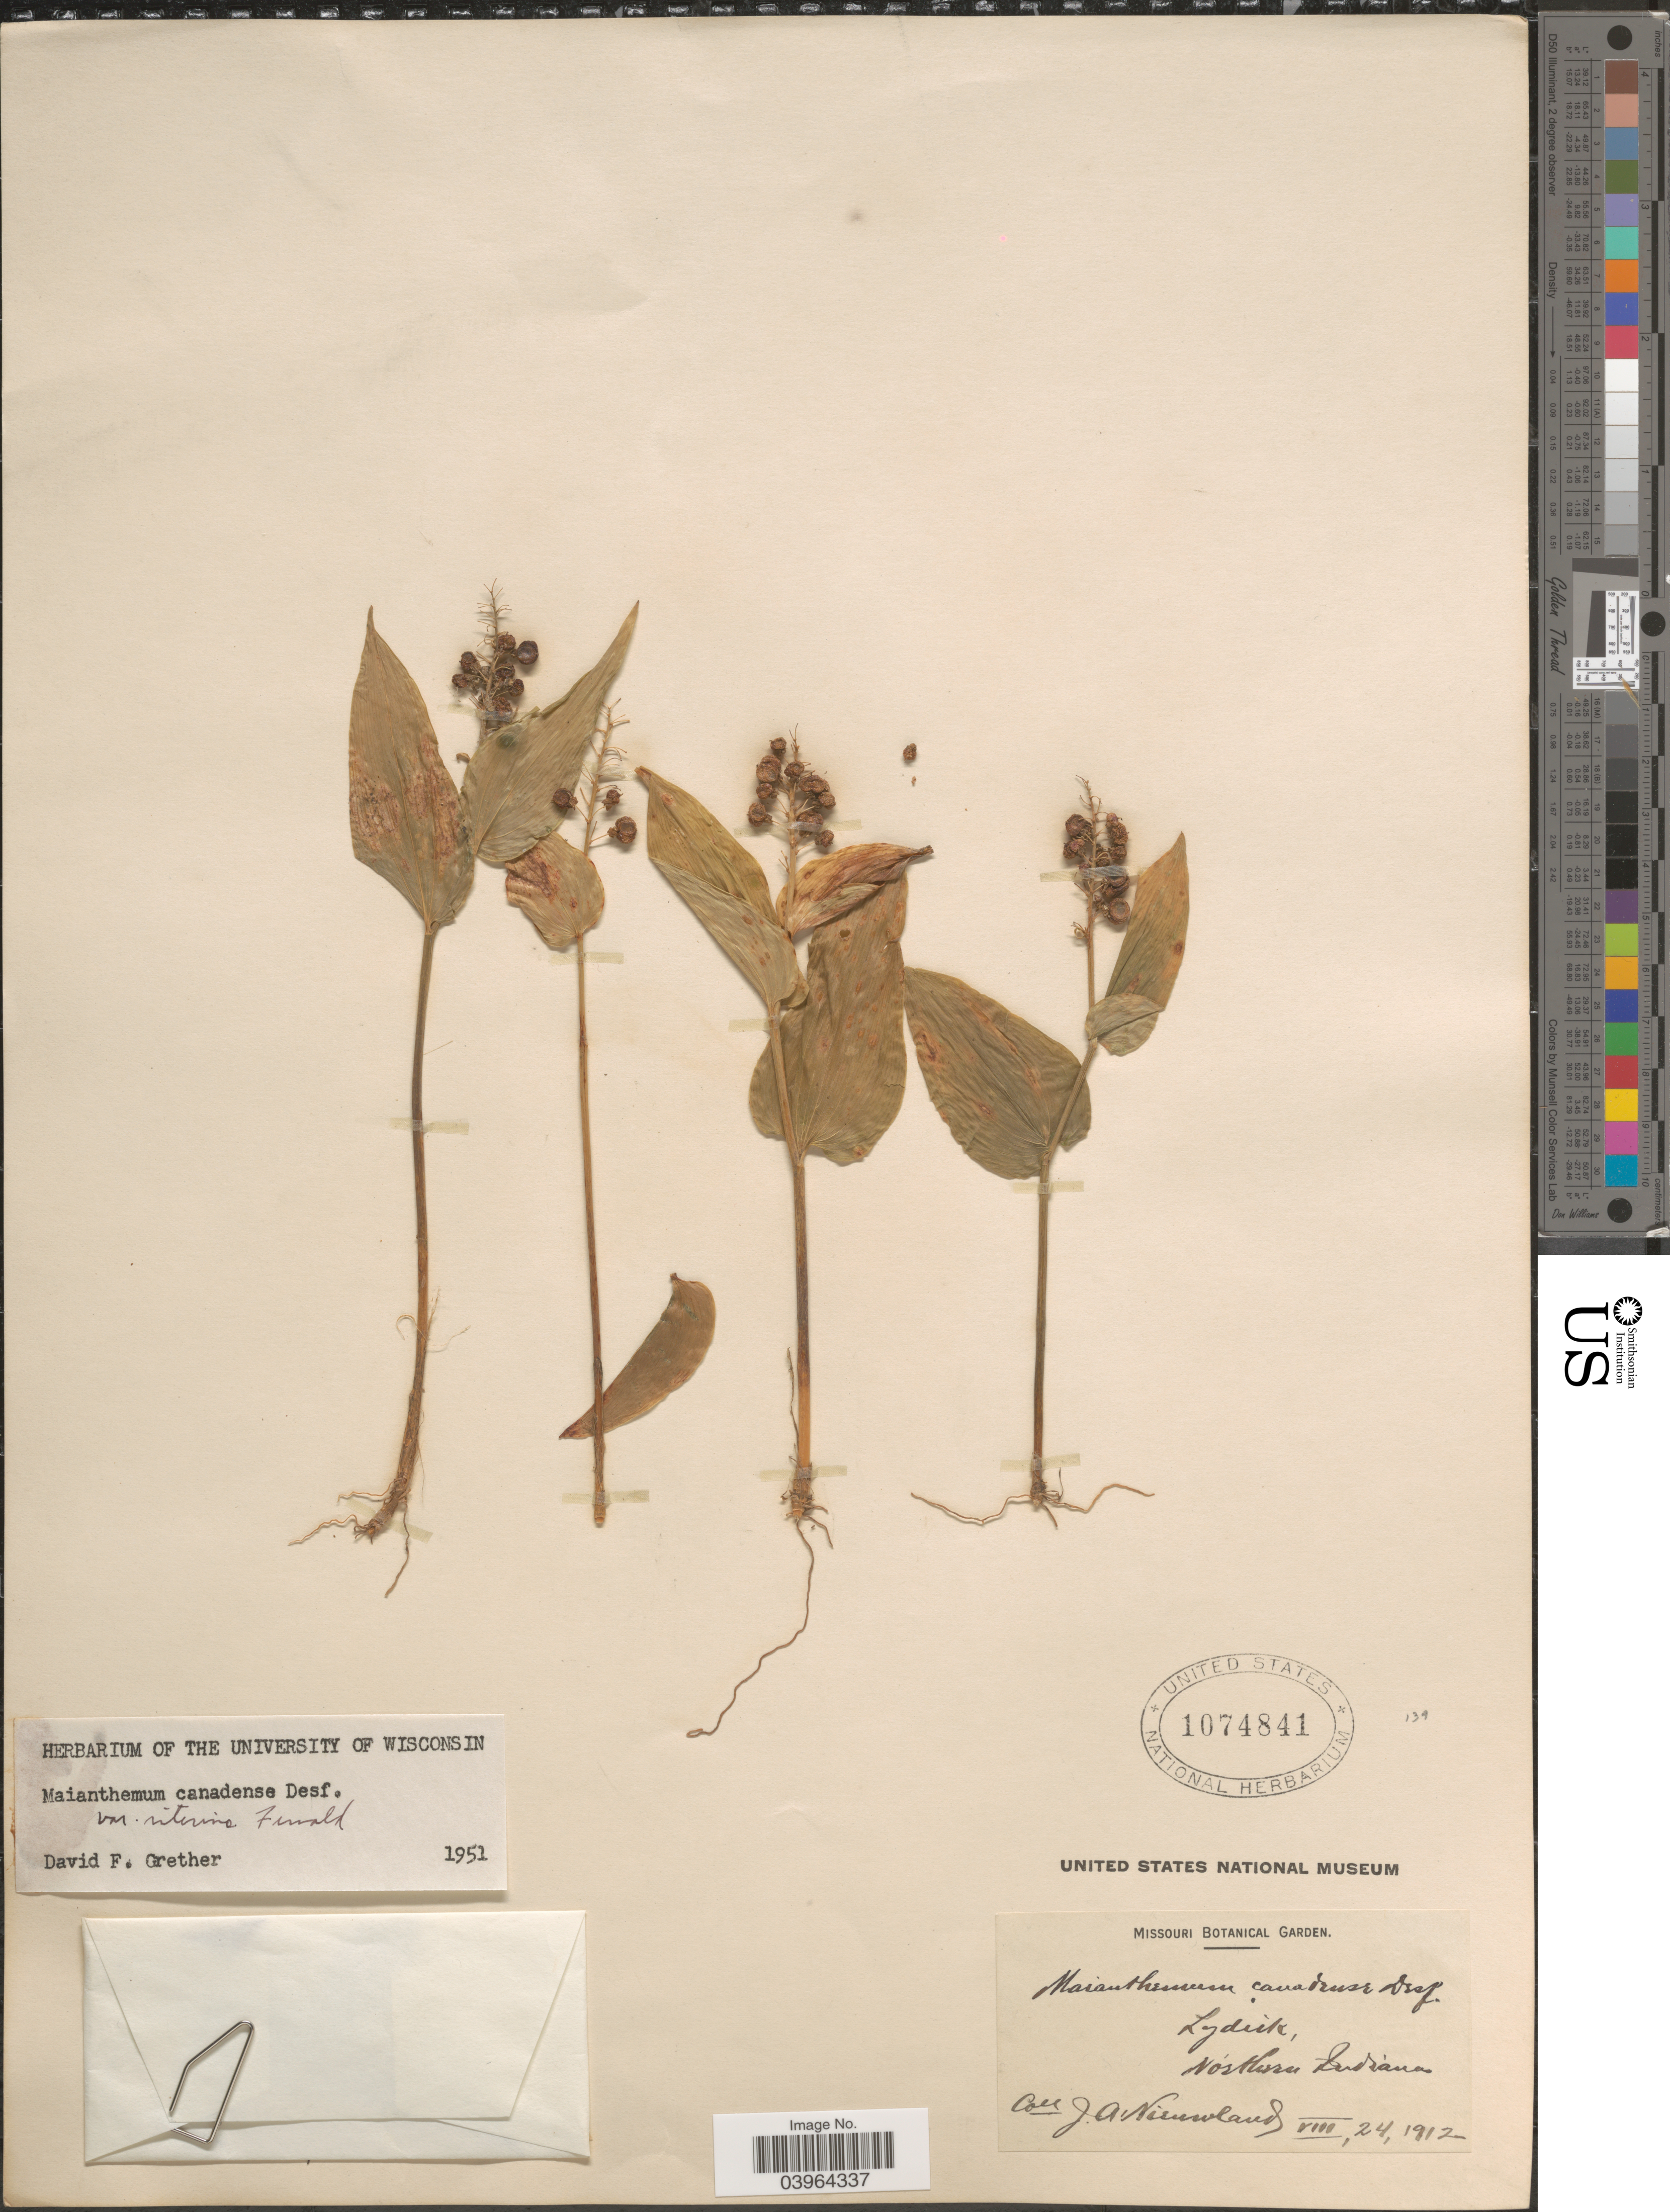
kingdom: Plantae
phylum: Tracheophyta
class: Liliopsida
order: Asparagales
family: Asparagaceae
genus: Maianthemum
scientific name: Maianthemum canadense var. interius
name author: Fernald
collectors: J. A. Nieuwland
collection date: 1912-08-24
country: United States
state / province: Indiana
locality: Lydick.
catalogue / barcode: US 1074841